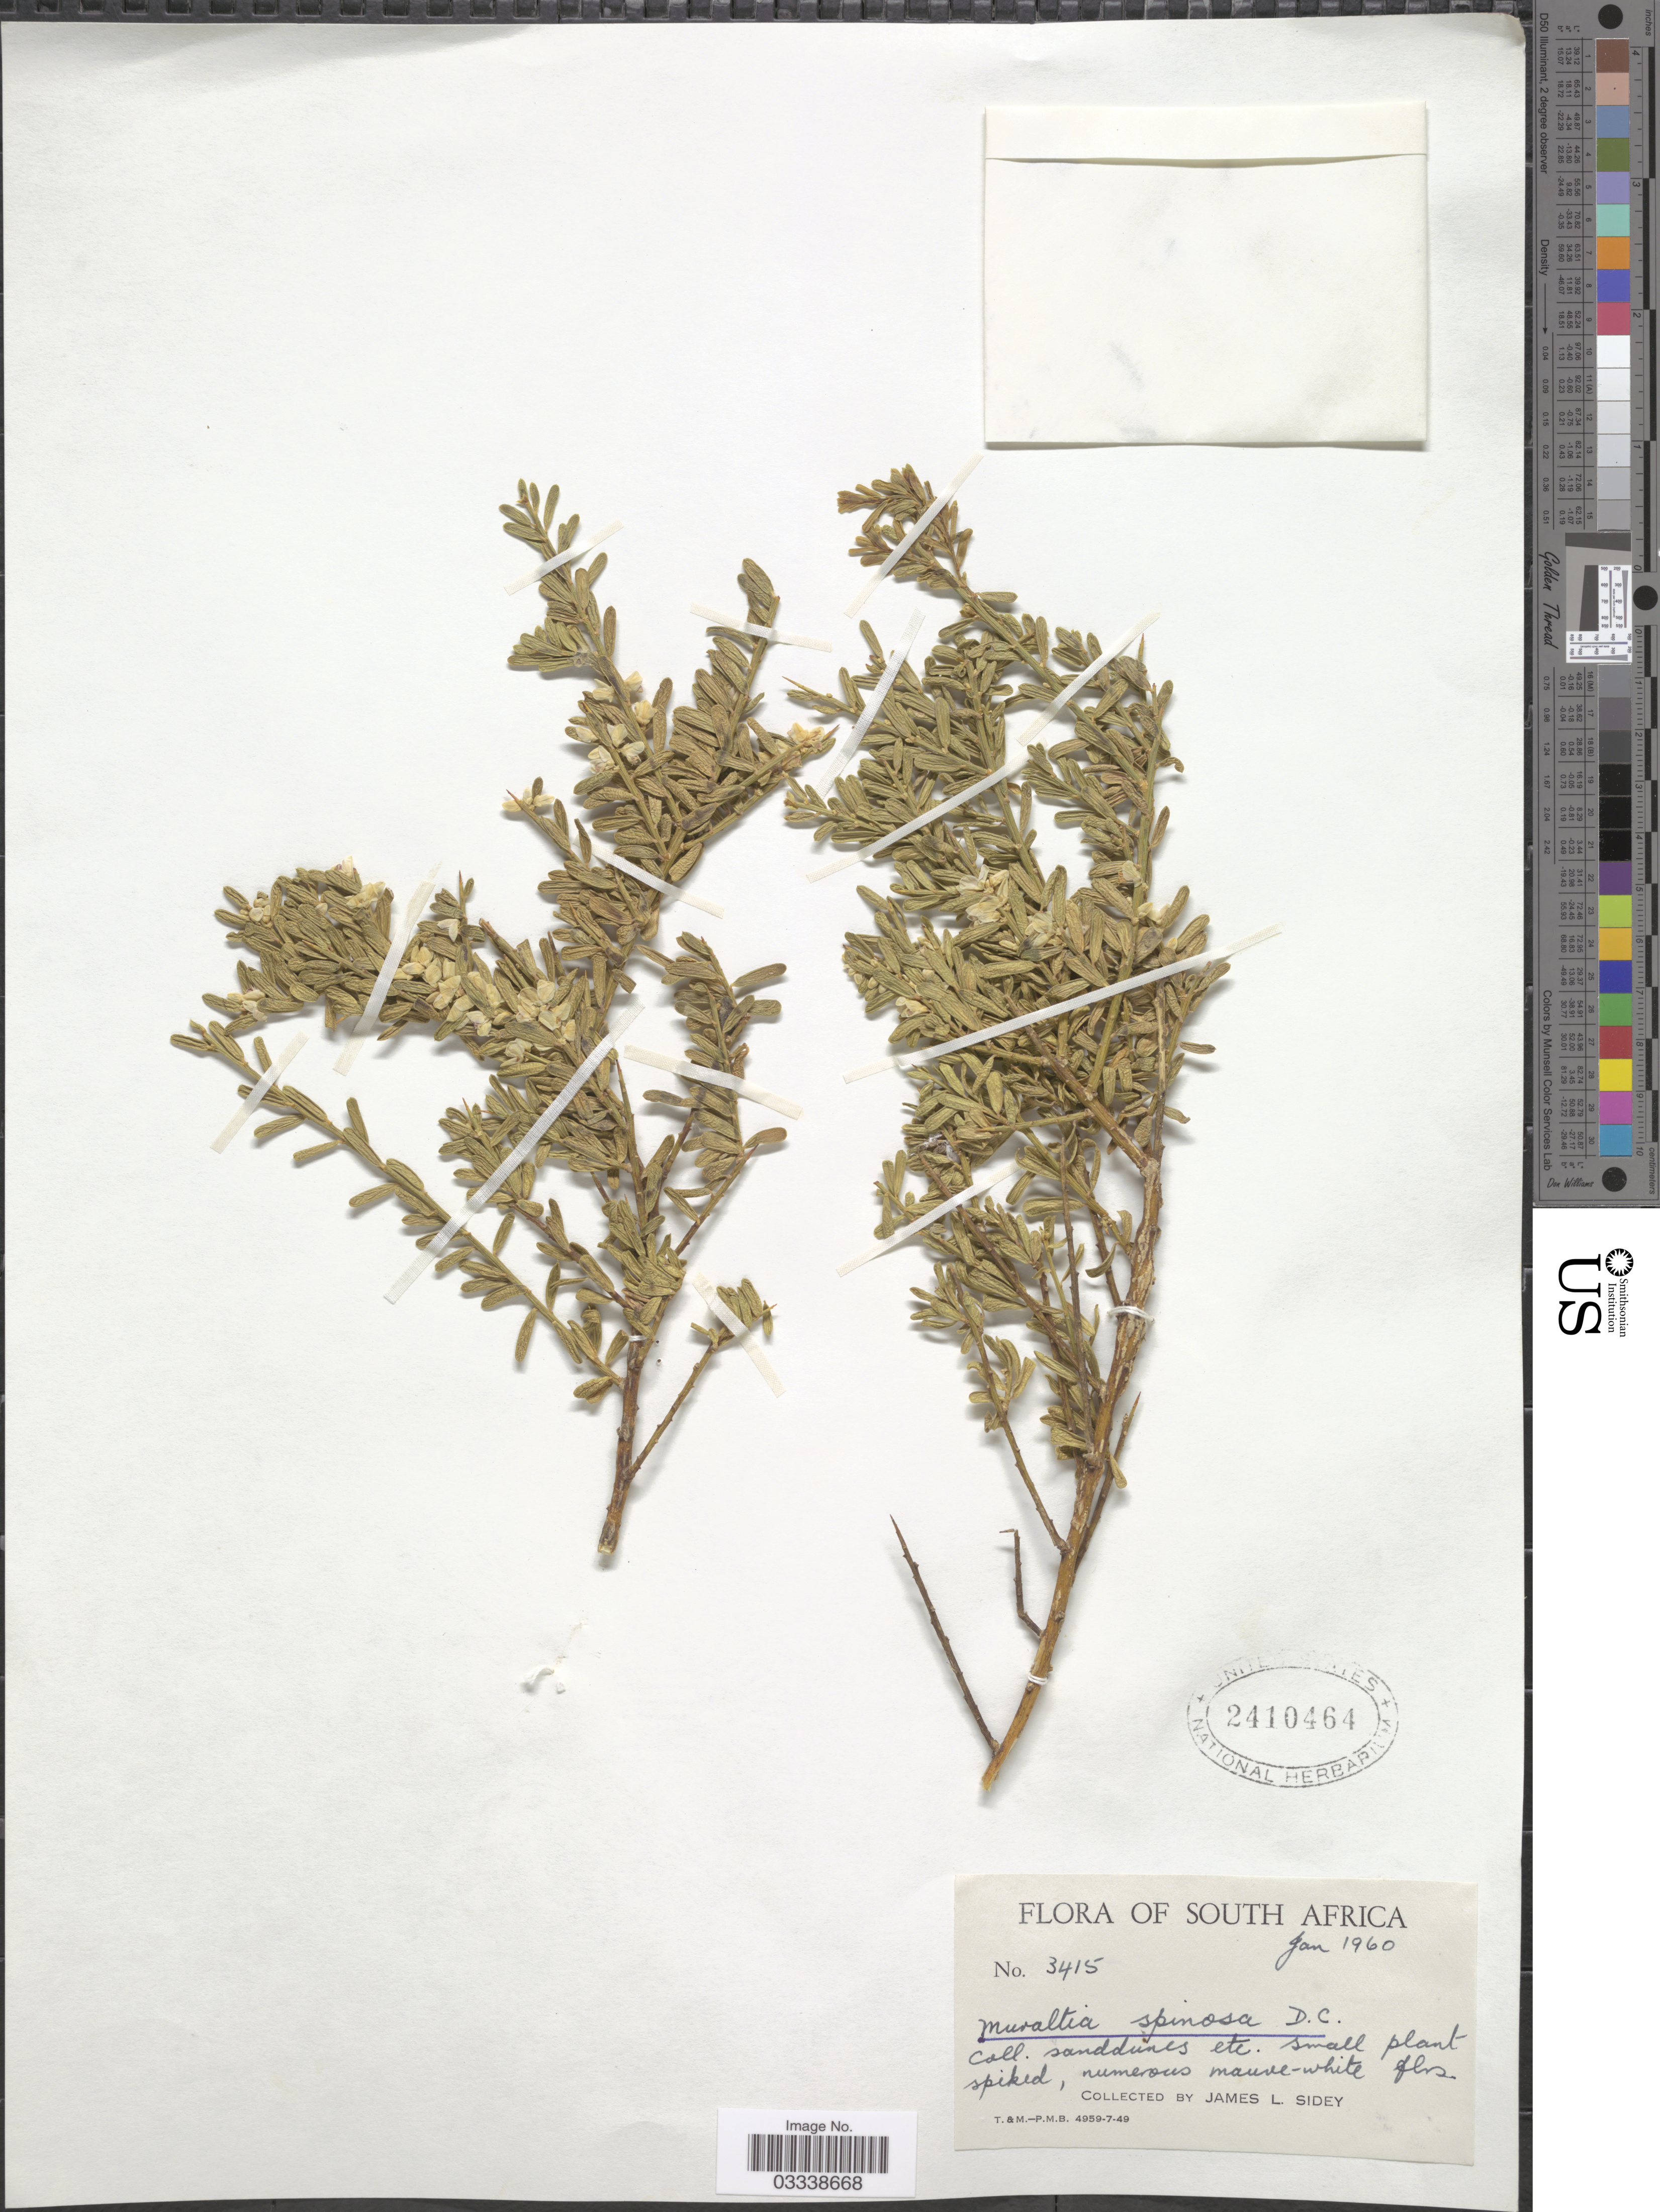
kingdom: Plantae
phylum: Tracheophyta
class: Magnoliopsida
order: Fabales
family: Polygalaceae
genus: Muraltia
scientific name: Muraltia spinosa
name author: (L.) F. Forest & J.C. Manning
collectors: J. L. Sidey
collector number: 3415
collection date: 1960-01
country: South Africa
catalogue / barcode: US 2410464